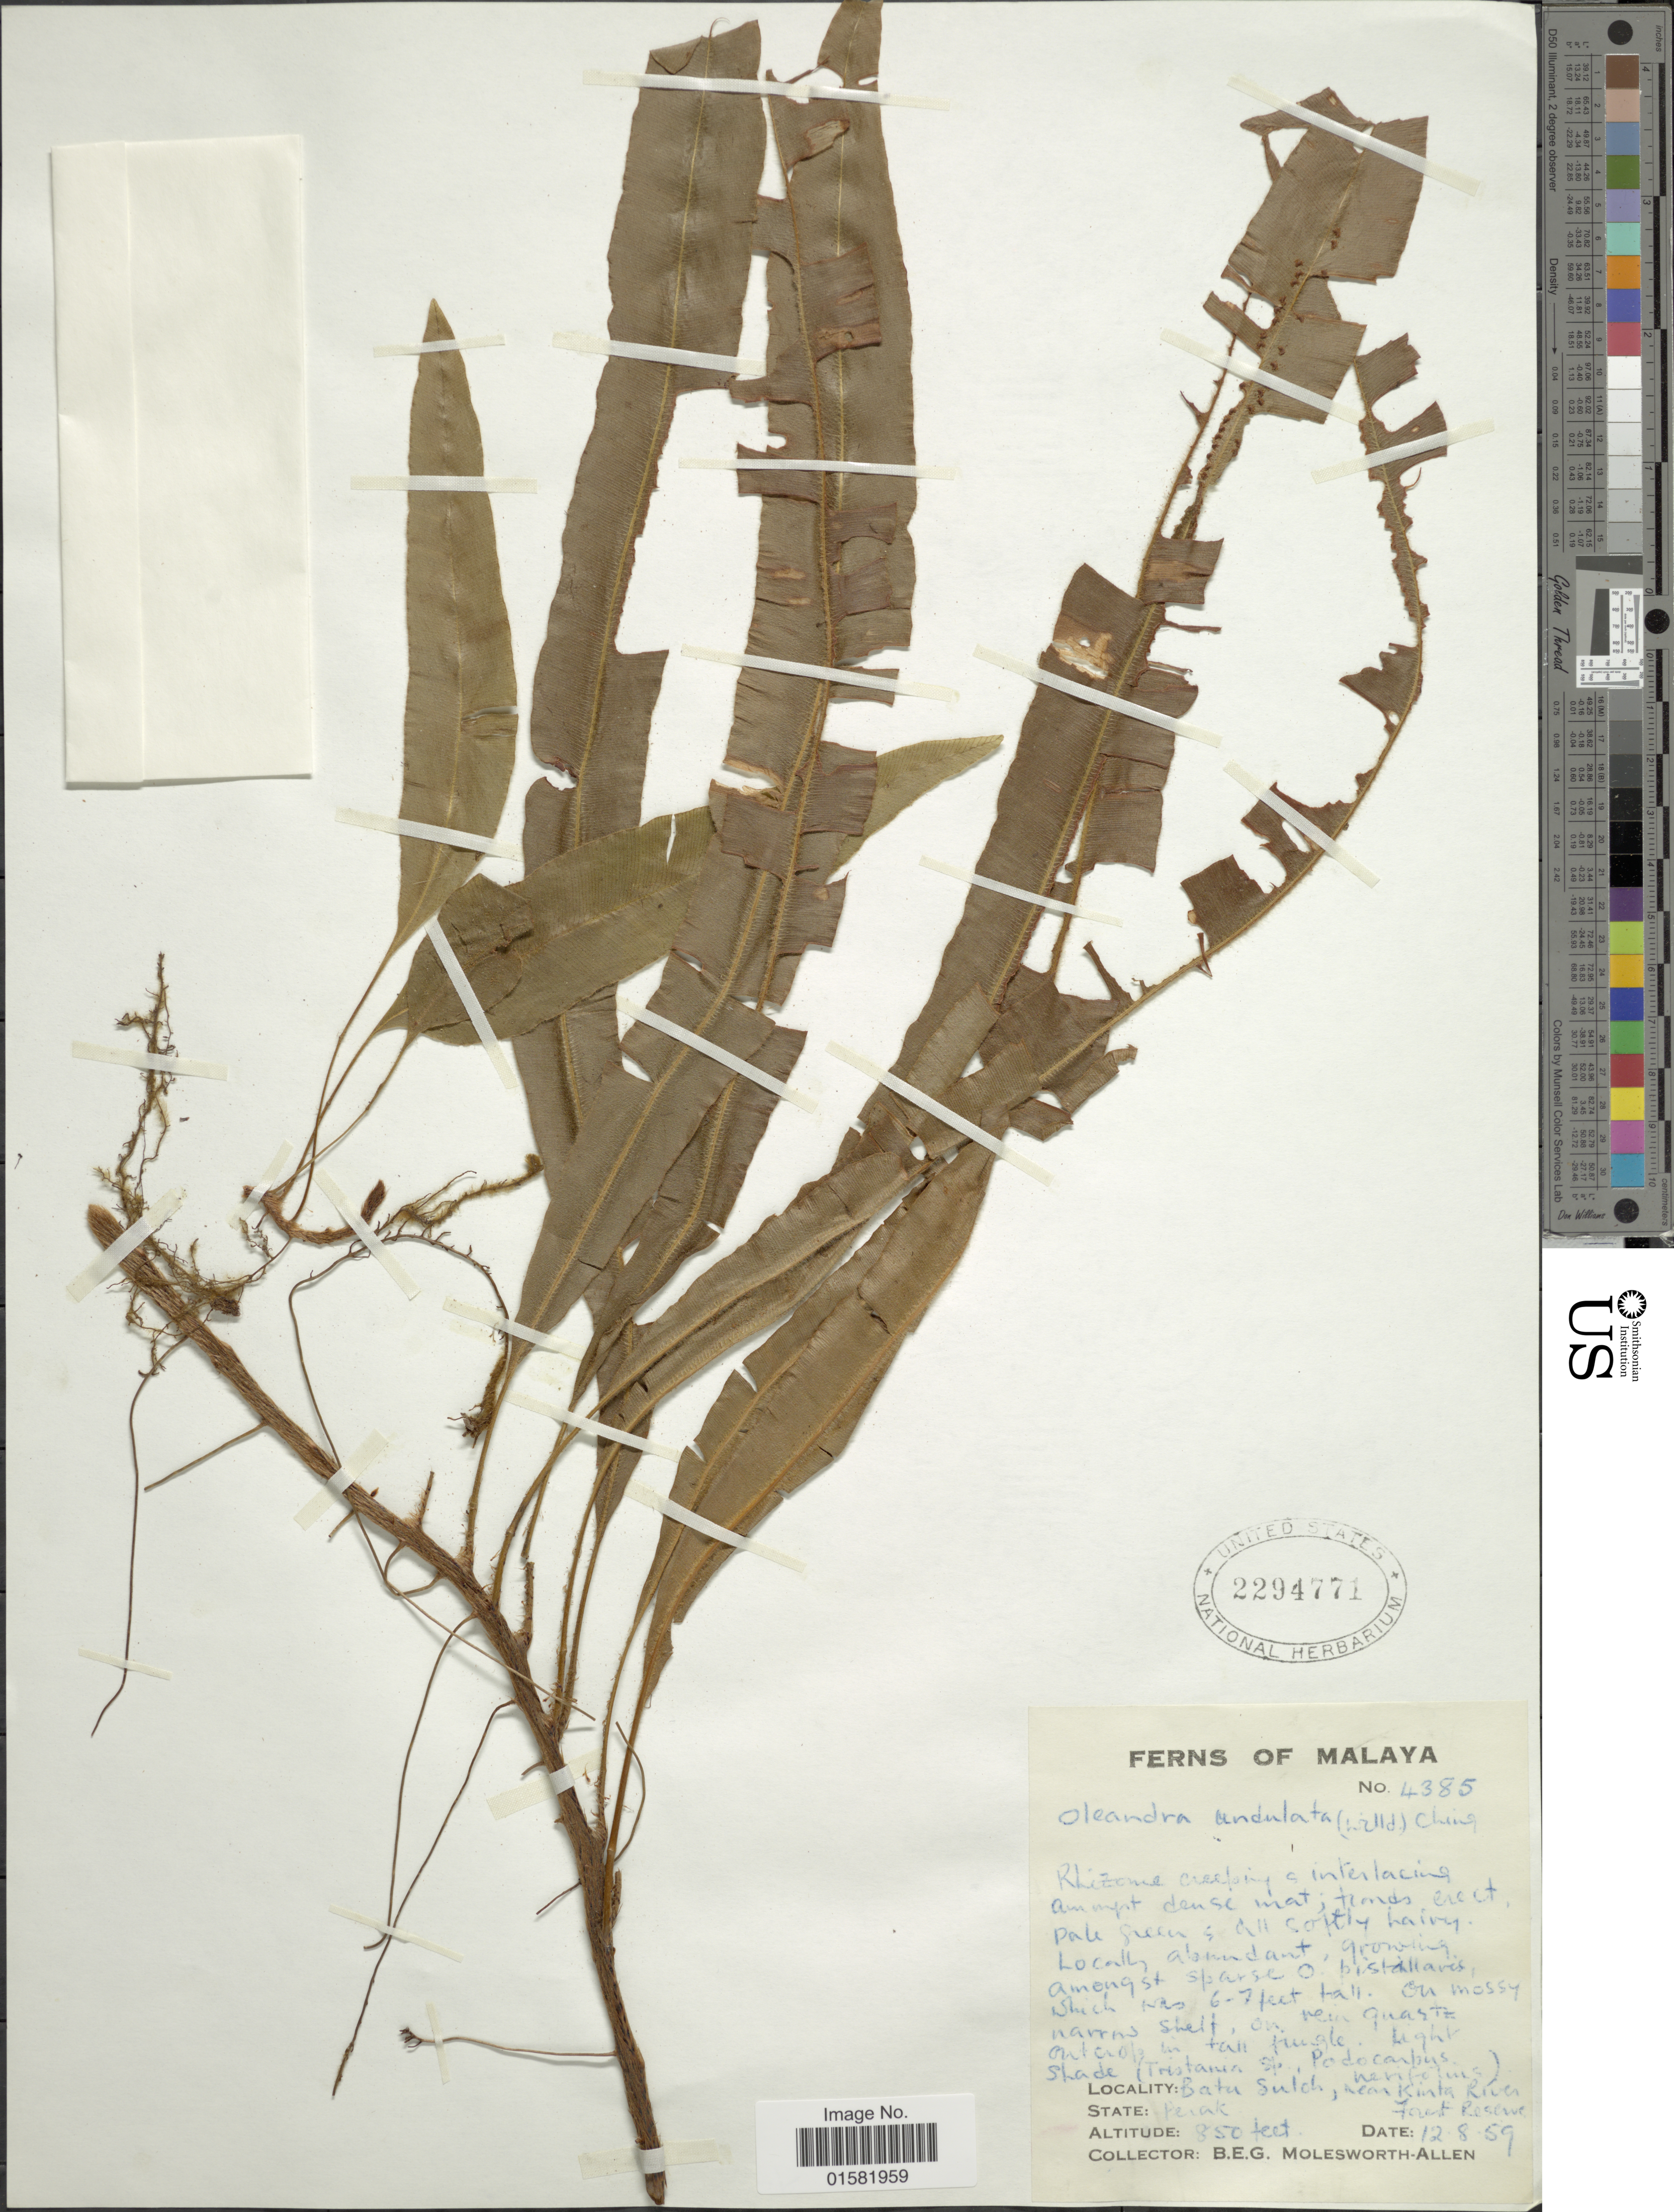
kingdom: Plantae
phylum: Tracheophyta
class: Polypodiopsida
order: Polypodiales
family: Oleandraceae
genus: Oleandra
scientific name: Oleandra undulata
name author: (Willd.) Ching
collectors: B. E. G. Molesworth-Allen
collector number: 4385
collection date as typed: Transcribed d/m/y: 12/8/59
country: Malaysia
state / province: Perak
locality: Malaya, Batu Sutchm near Kinta River, Perak.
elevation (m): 259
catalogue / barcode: US 2294771